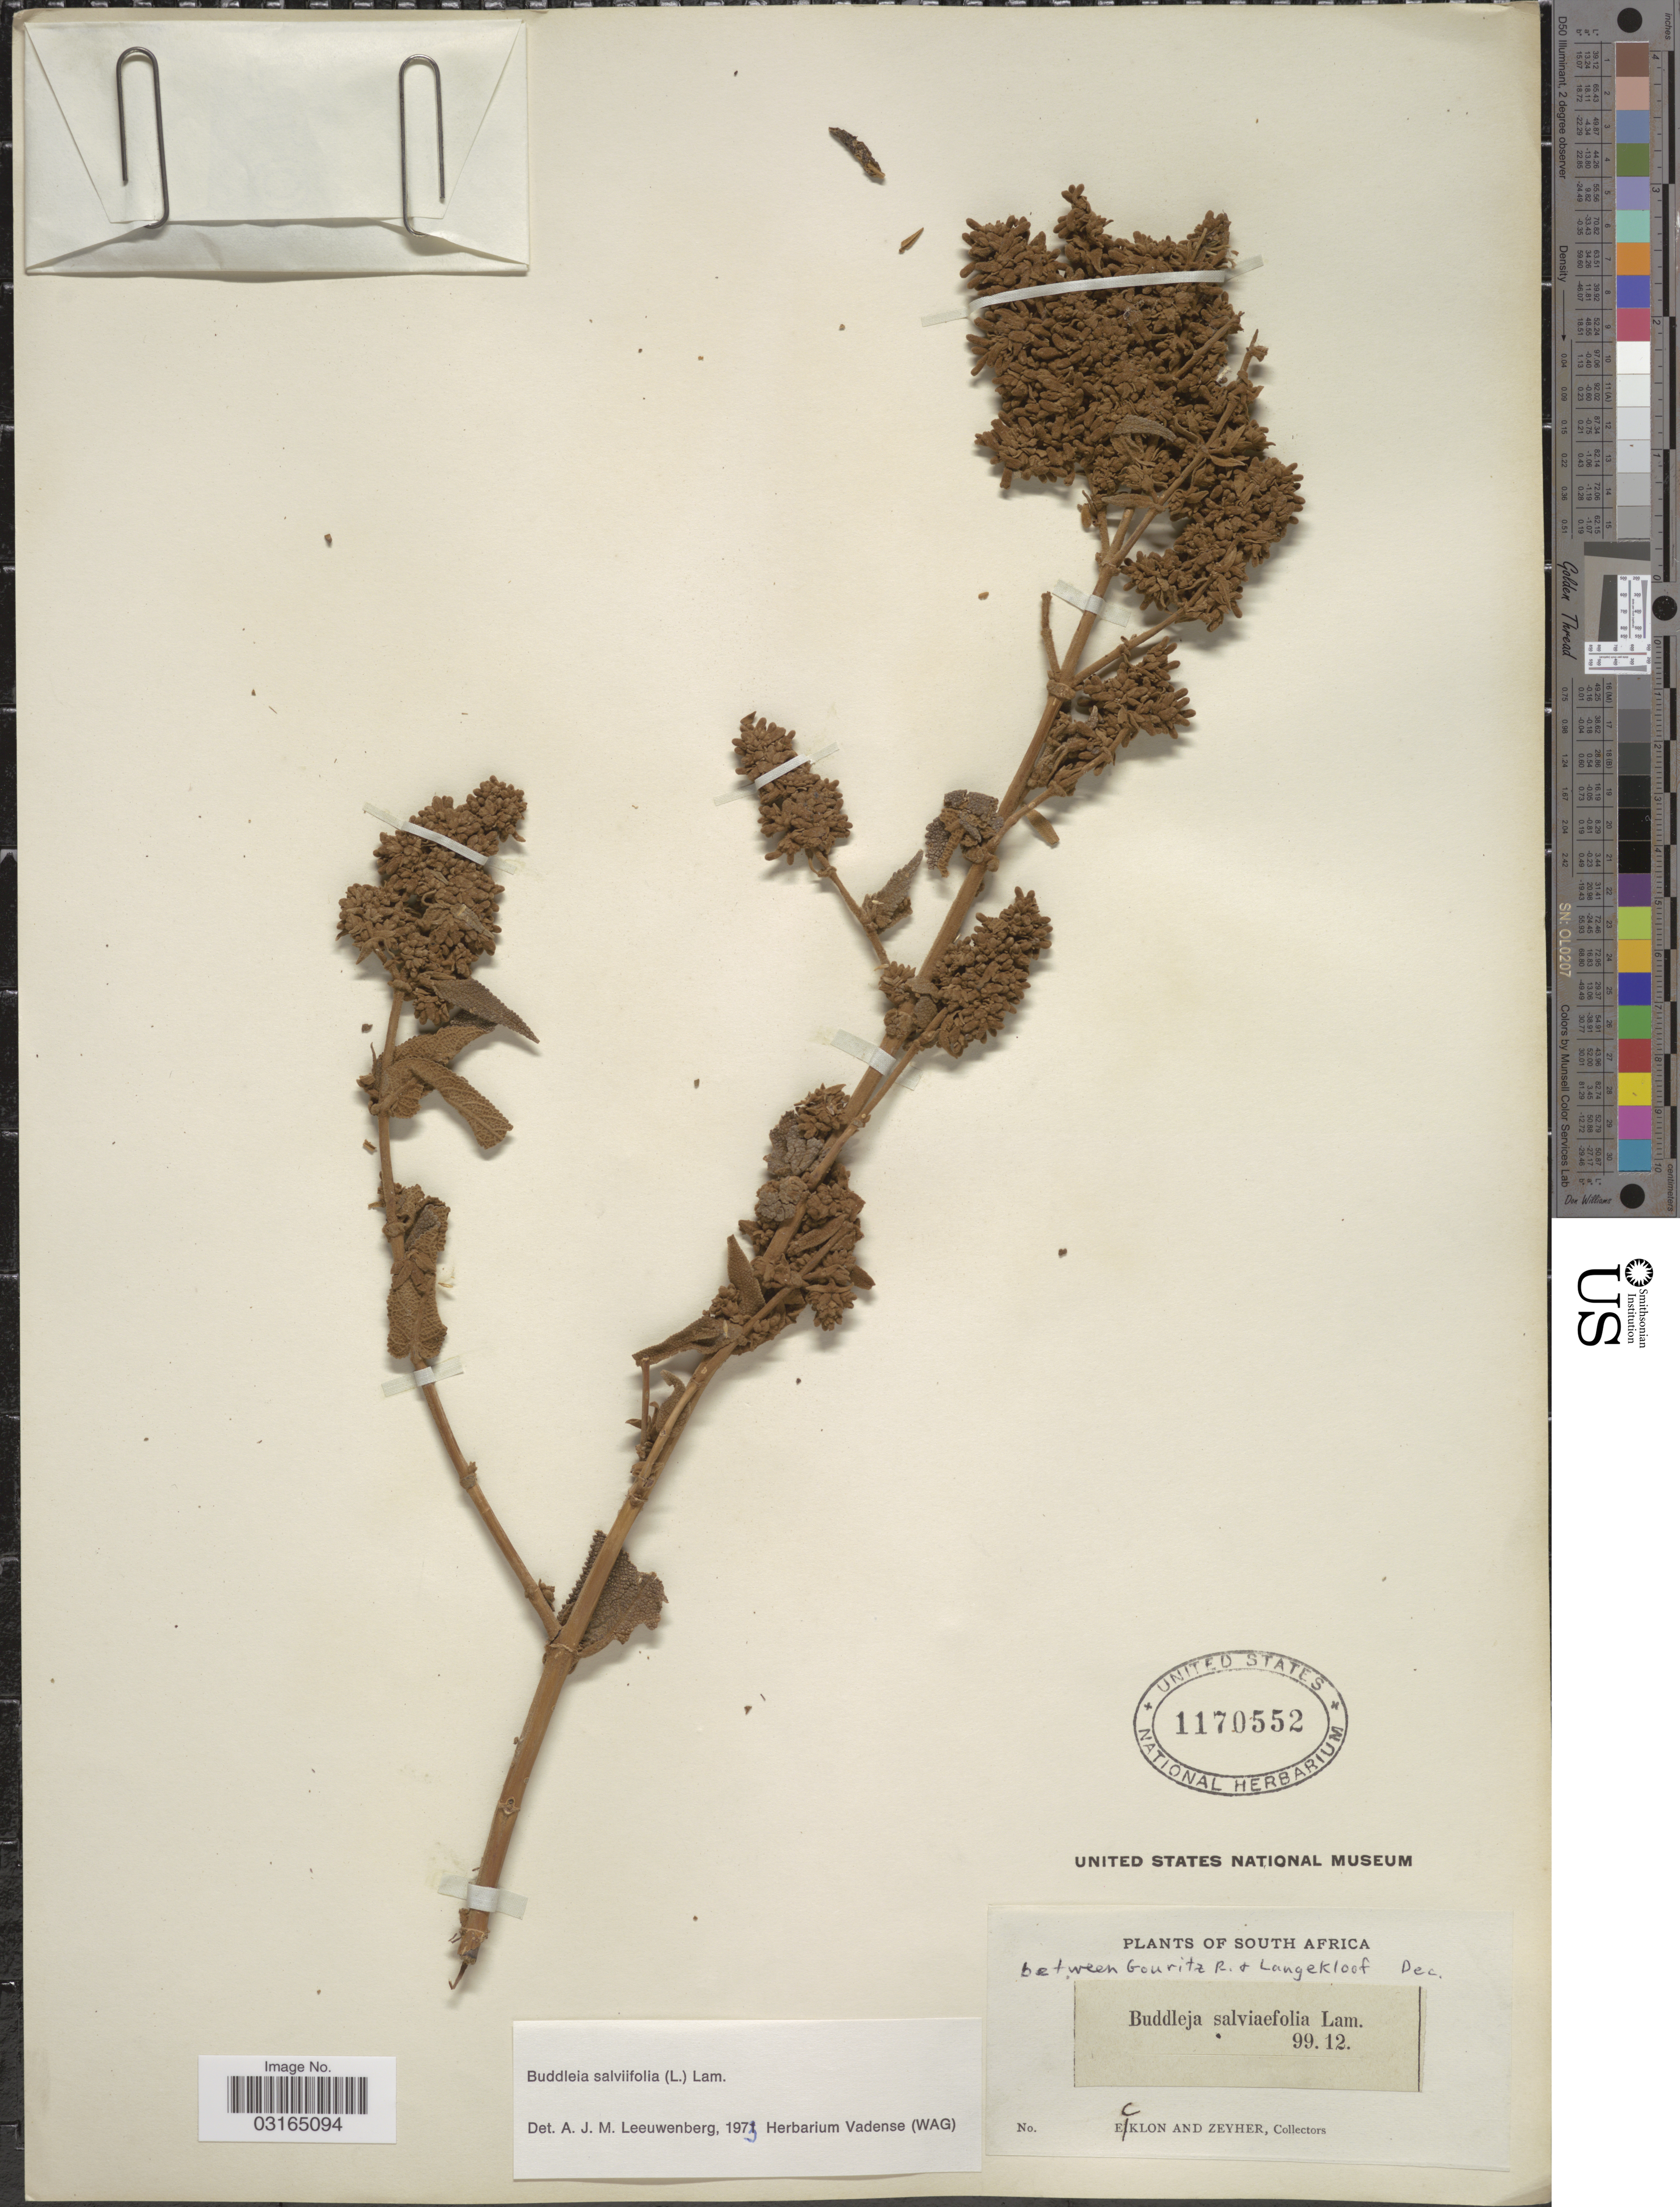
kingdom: Plantae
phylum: Tracheophyta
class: Magnoliopsida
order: Lamiales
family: Scrophulariaceae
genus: Buddleja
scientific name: Buddleja salviifolia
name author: (L.) Lam.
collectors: -. Ecklon & -. Zeyher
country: South Africa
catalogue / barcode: US 1170552